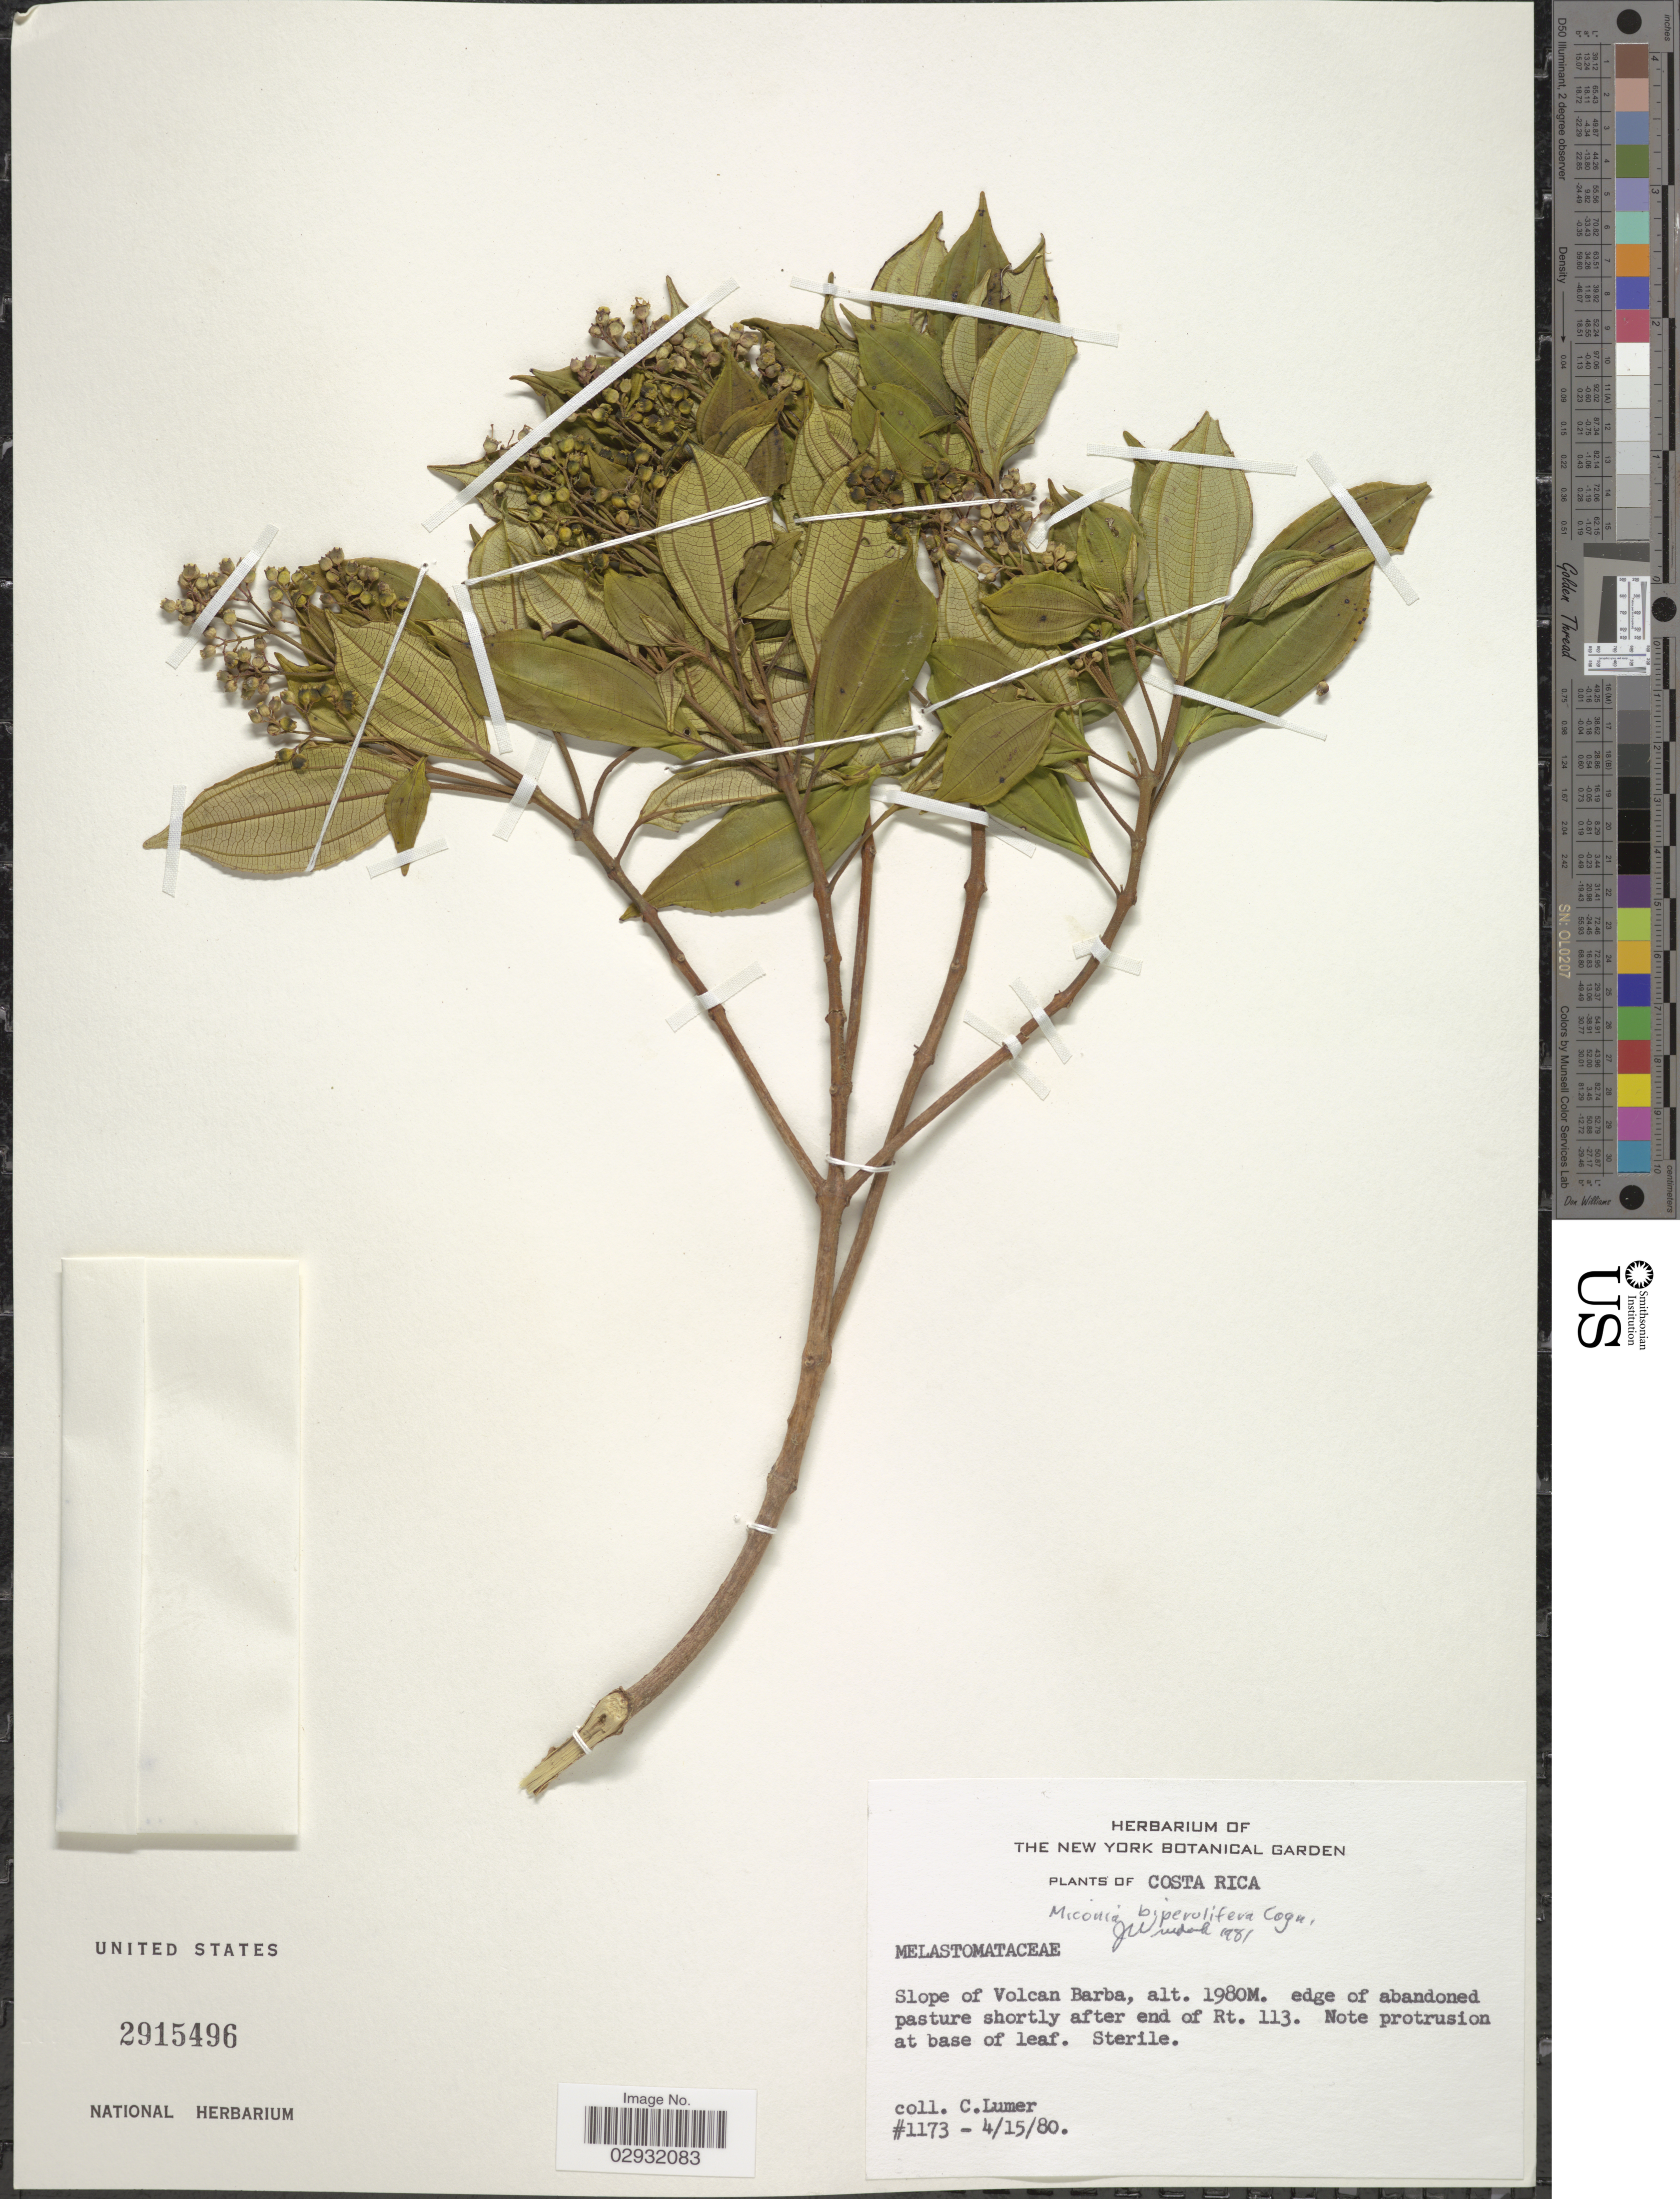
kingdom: Plantae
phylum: Tracheophyta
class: Magnoliopsida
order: Myrtales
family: Melastomataceae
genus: Miconia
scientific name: Miconia biperulifera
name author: Cogn. in A. DC.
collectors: C. Lumer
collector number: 1173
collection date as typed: Transcribed d/m/y: 15/4/80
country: Costa Rica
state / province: Heredia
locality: Slope of Volcan Barba, edge of abandoned pasture shortly after end of Rt. 113.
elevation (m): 1980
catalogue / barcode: US 2915496